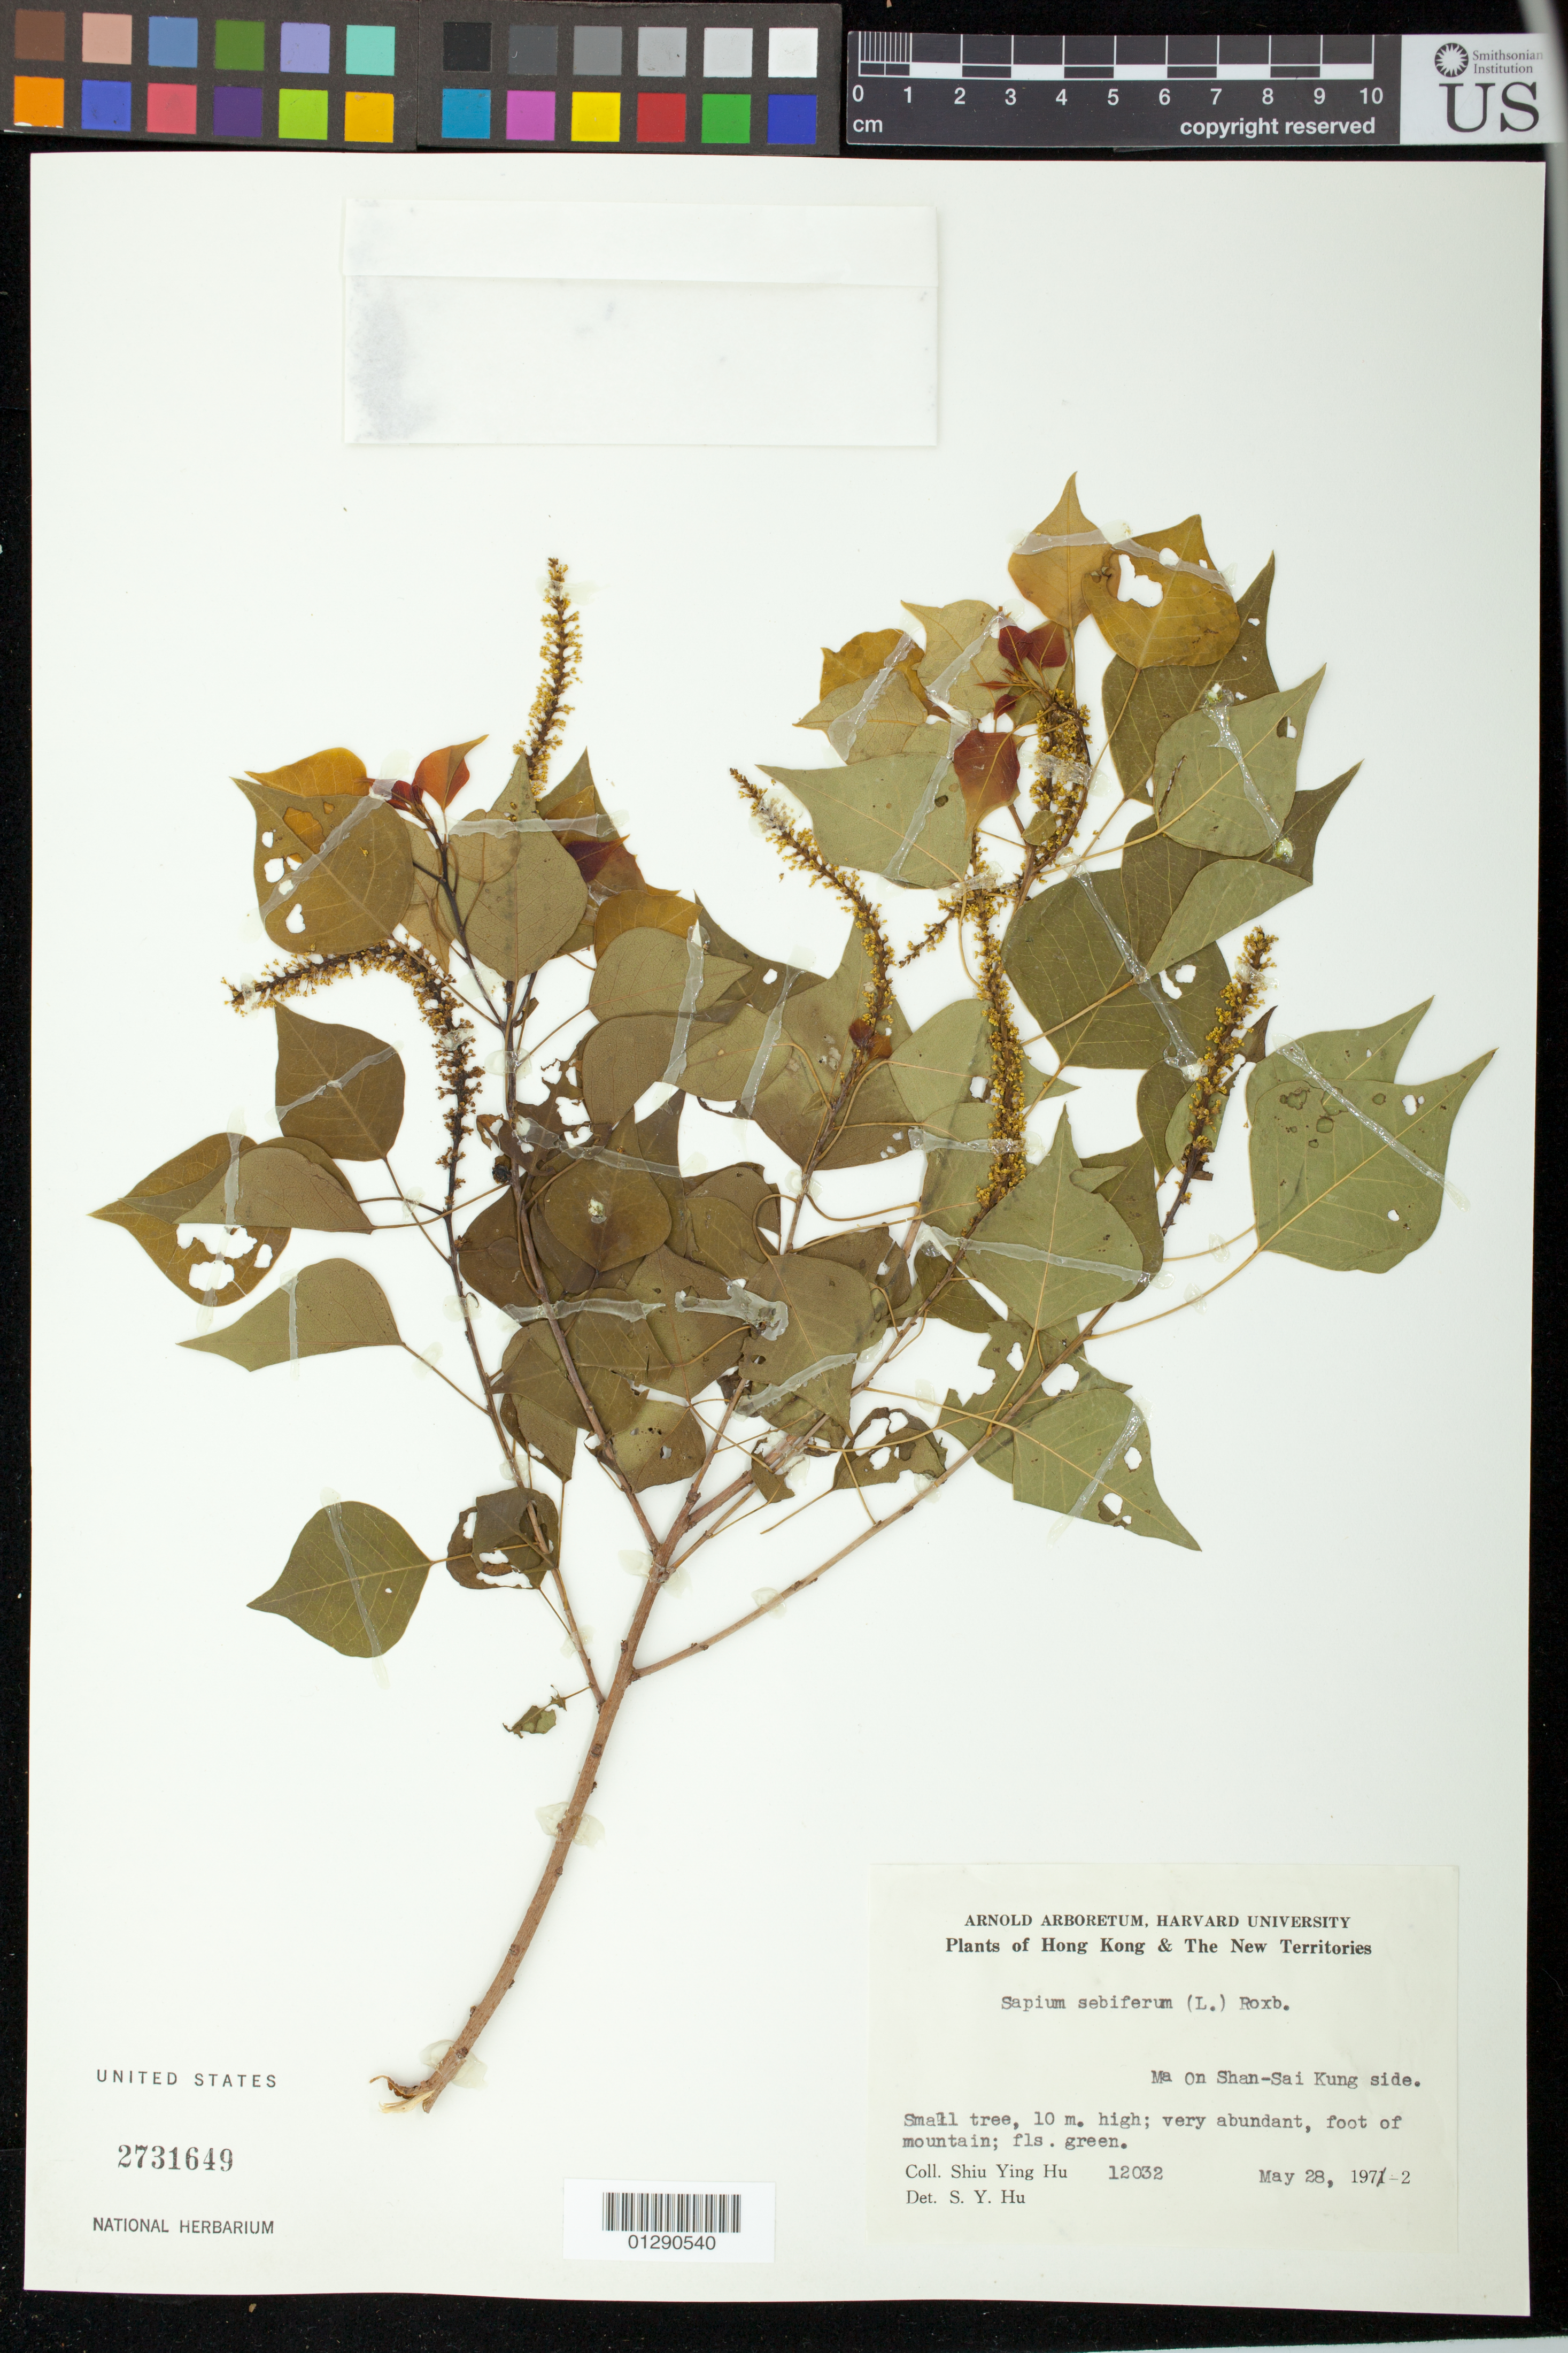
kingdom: Plantae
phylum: Tracheophyta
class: Magnoliopsida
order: Malpighiales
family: Euphorbiaceae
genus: Sapium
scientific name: Sapium sebiferum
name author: (L.) Roxb.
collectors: Y. Shiu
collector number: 12032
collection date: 1972-05-28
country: China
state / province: Hong Kong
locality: Ma On Shan-Sai Kung Side, foot of mountain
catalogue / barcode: US 2731649